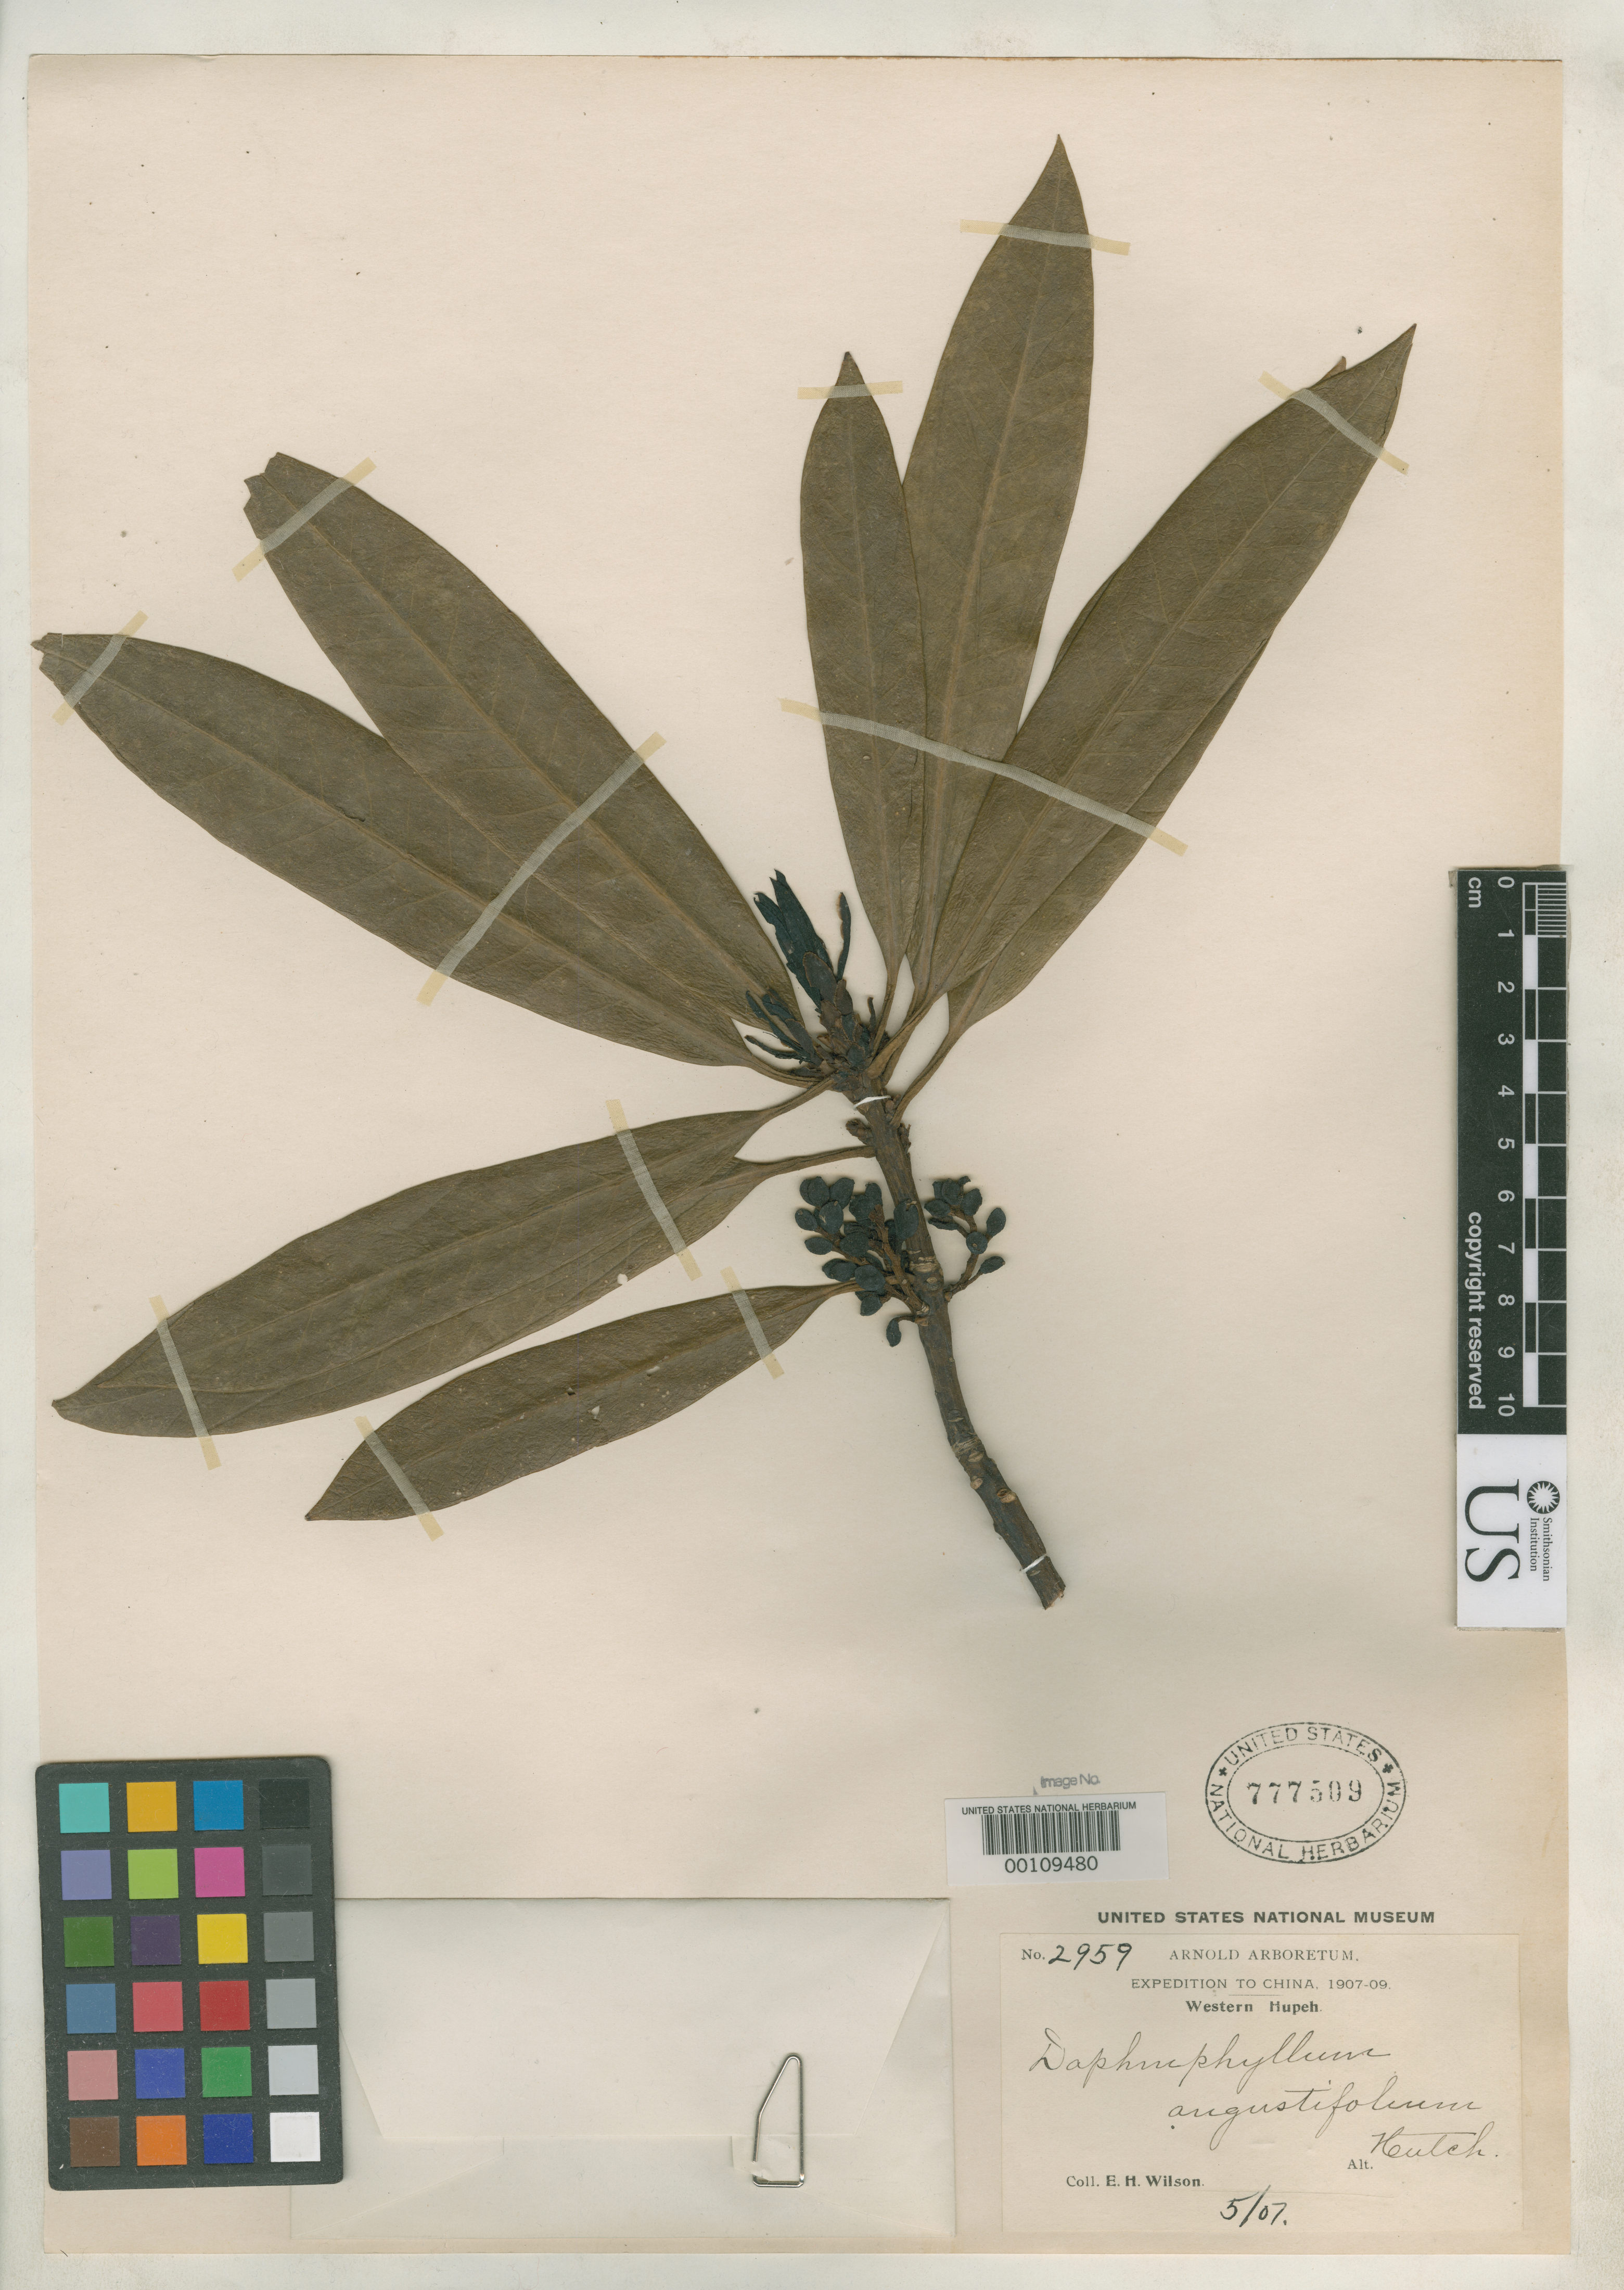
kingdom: Plantae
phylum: Tracheophyta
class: Magnoliopsida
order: Saxifragales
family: Daphniphyllaceae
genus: Daphniphyllum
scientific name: Daphniphyllum angustifolium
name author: Hutch. in Sarg.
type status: Isotype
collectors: E. H. Wilson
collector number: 2959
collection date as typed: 19 May 1907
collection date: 1907-05-19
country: China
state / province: Hubei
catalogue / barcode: US 777509